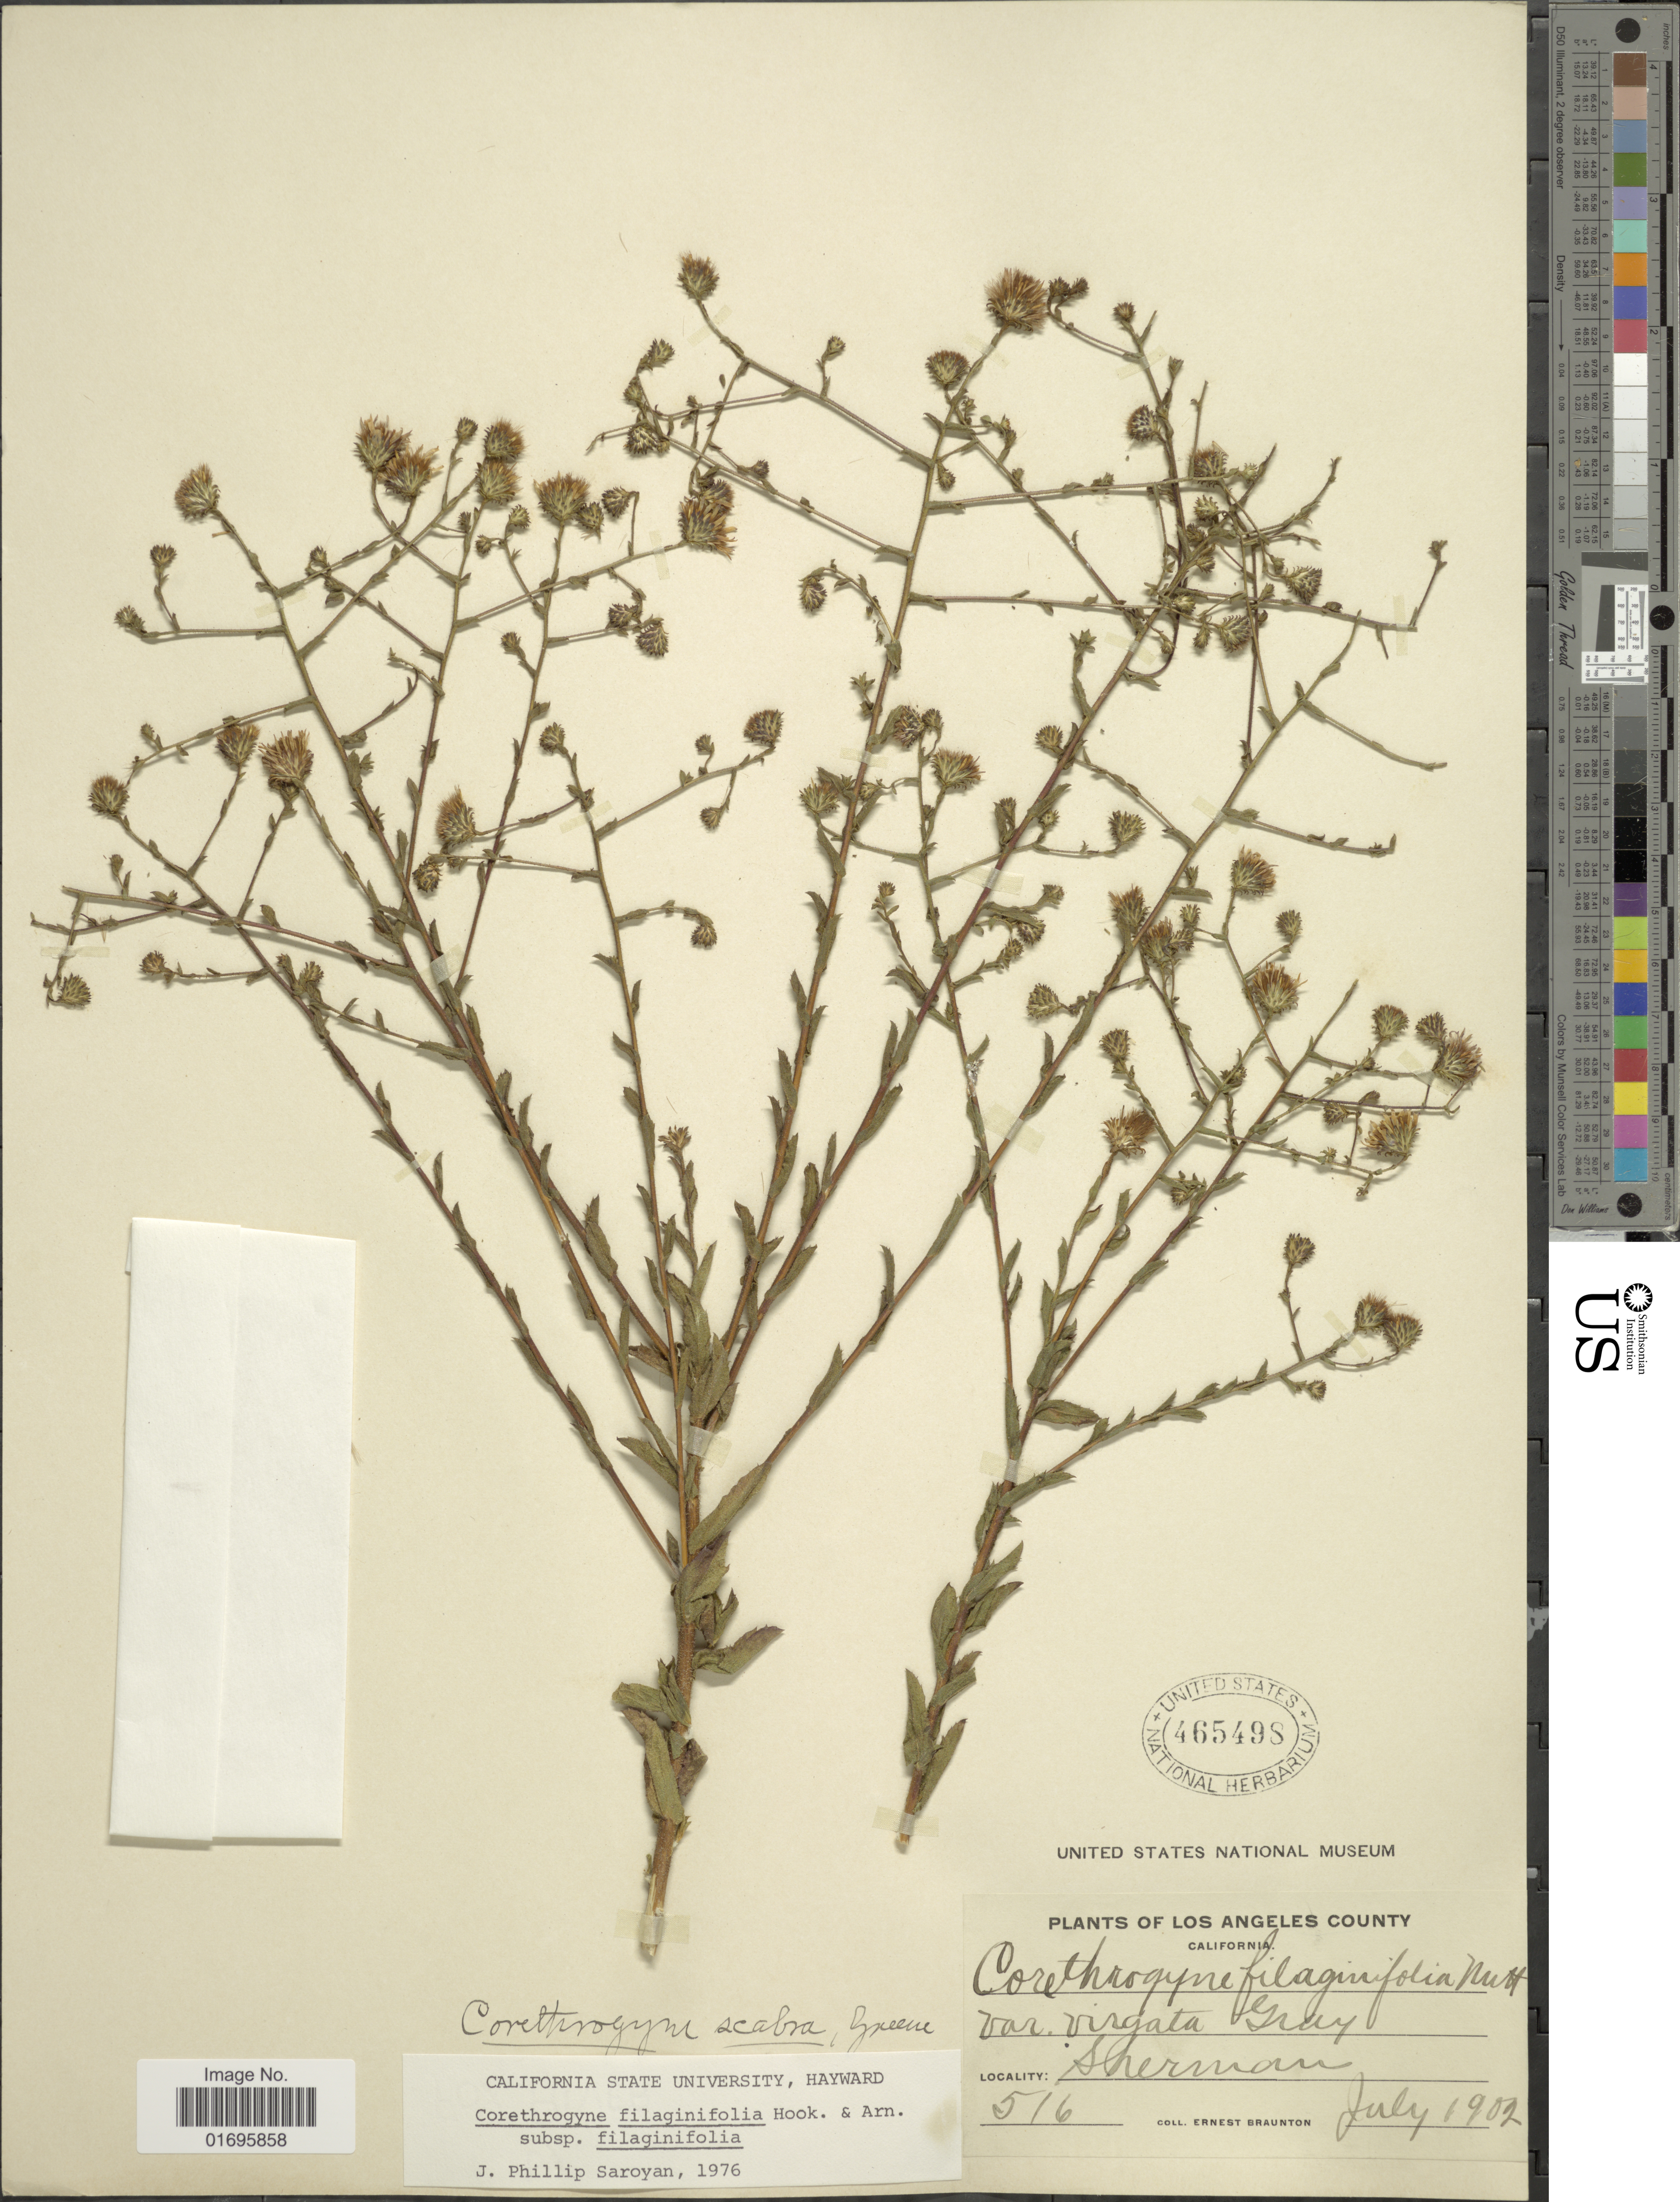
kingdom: Plantae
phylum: Tracheophyta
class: Magnoliopsida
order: Asterales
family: Asteraceae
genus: Corethrogyne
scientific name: Corethrogyne filaginifolia var. filaginifolia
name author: (Hook.) Nutt.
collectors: E. Braunton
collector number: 516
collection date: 1902-07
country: United States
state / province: California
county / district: Los Angeles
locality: Los Angeles County. Sherman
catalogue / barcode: US 465498